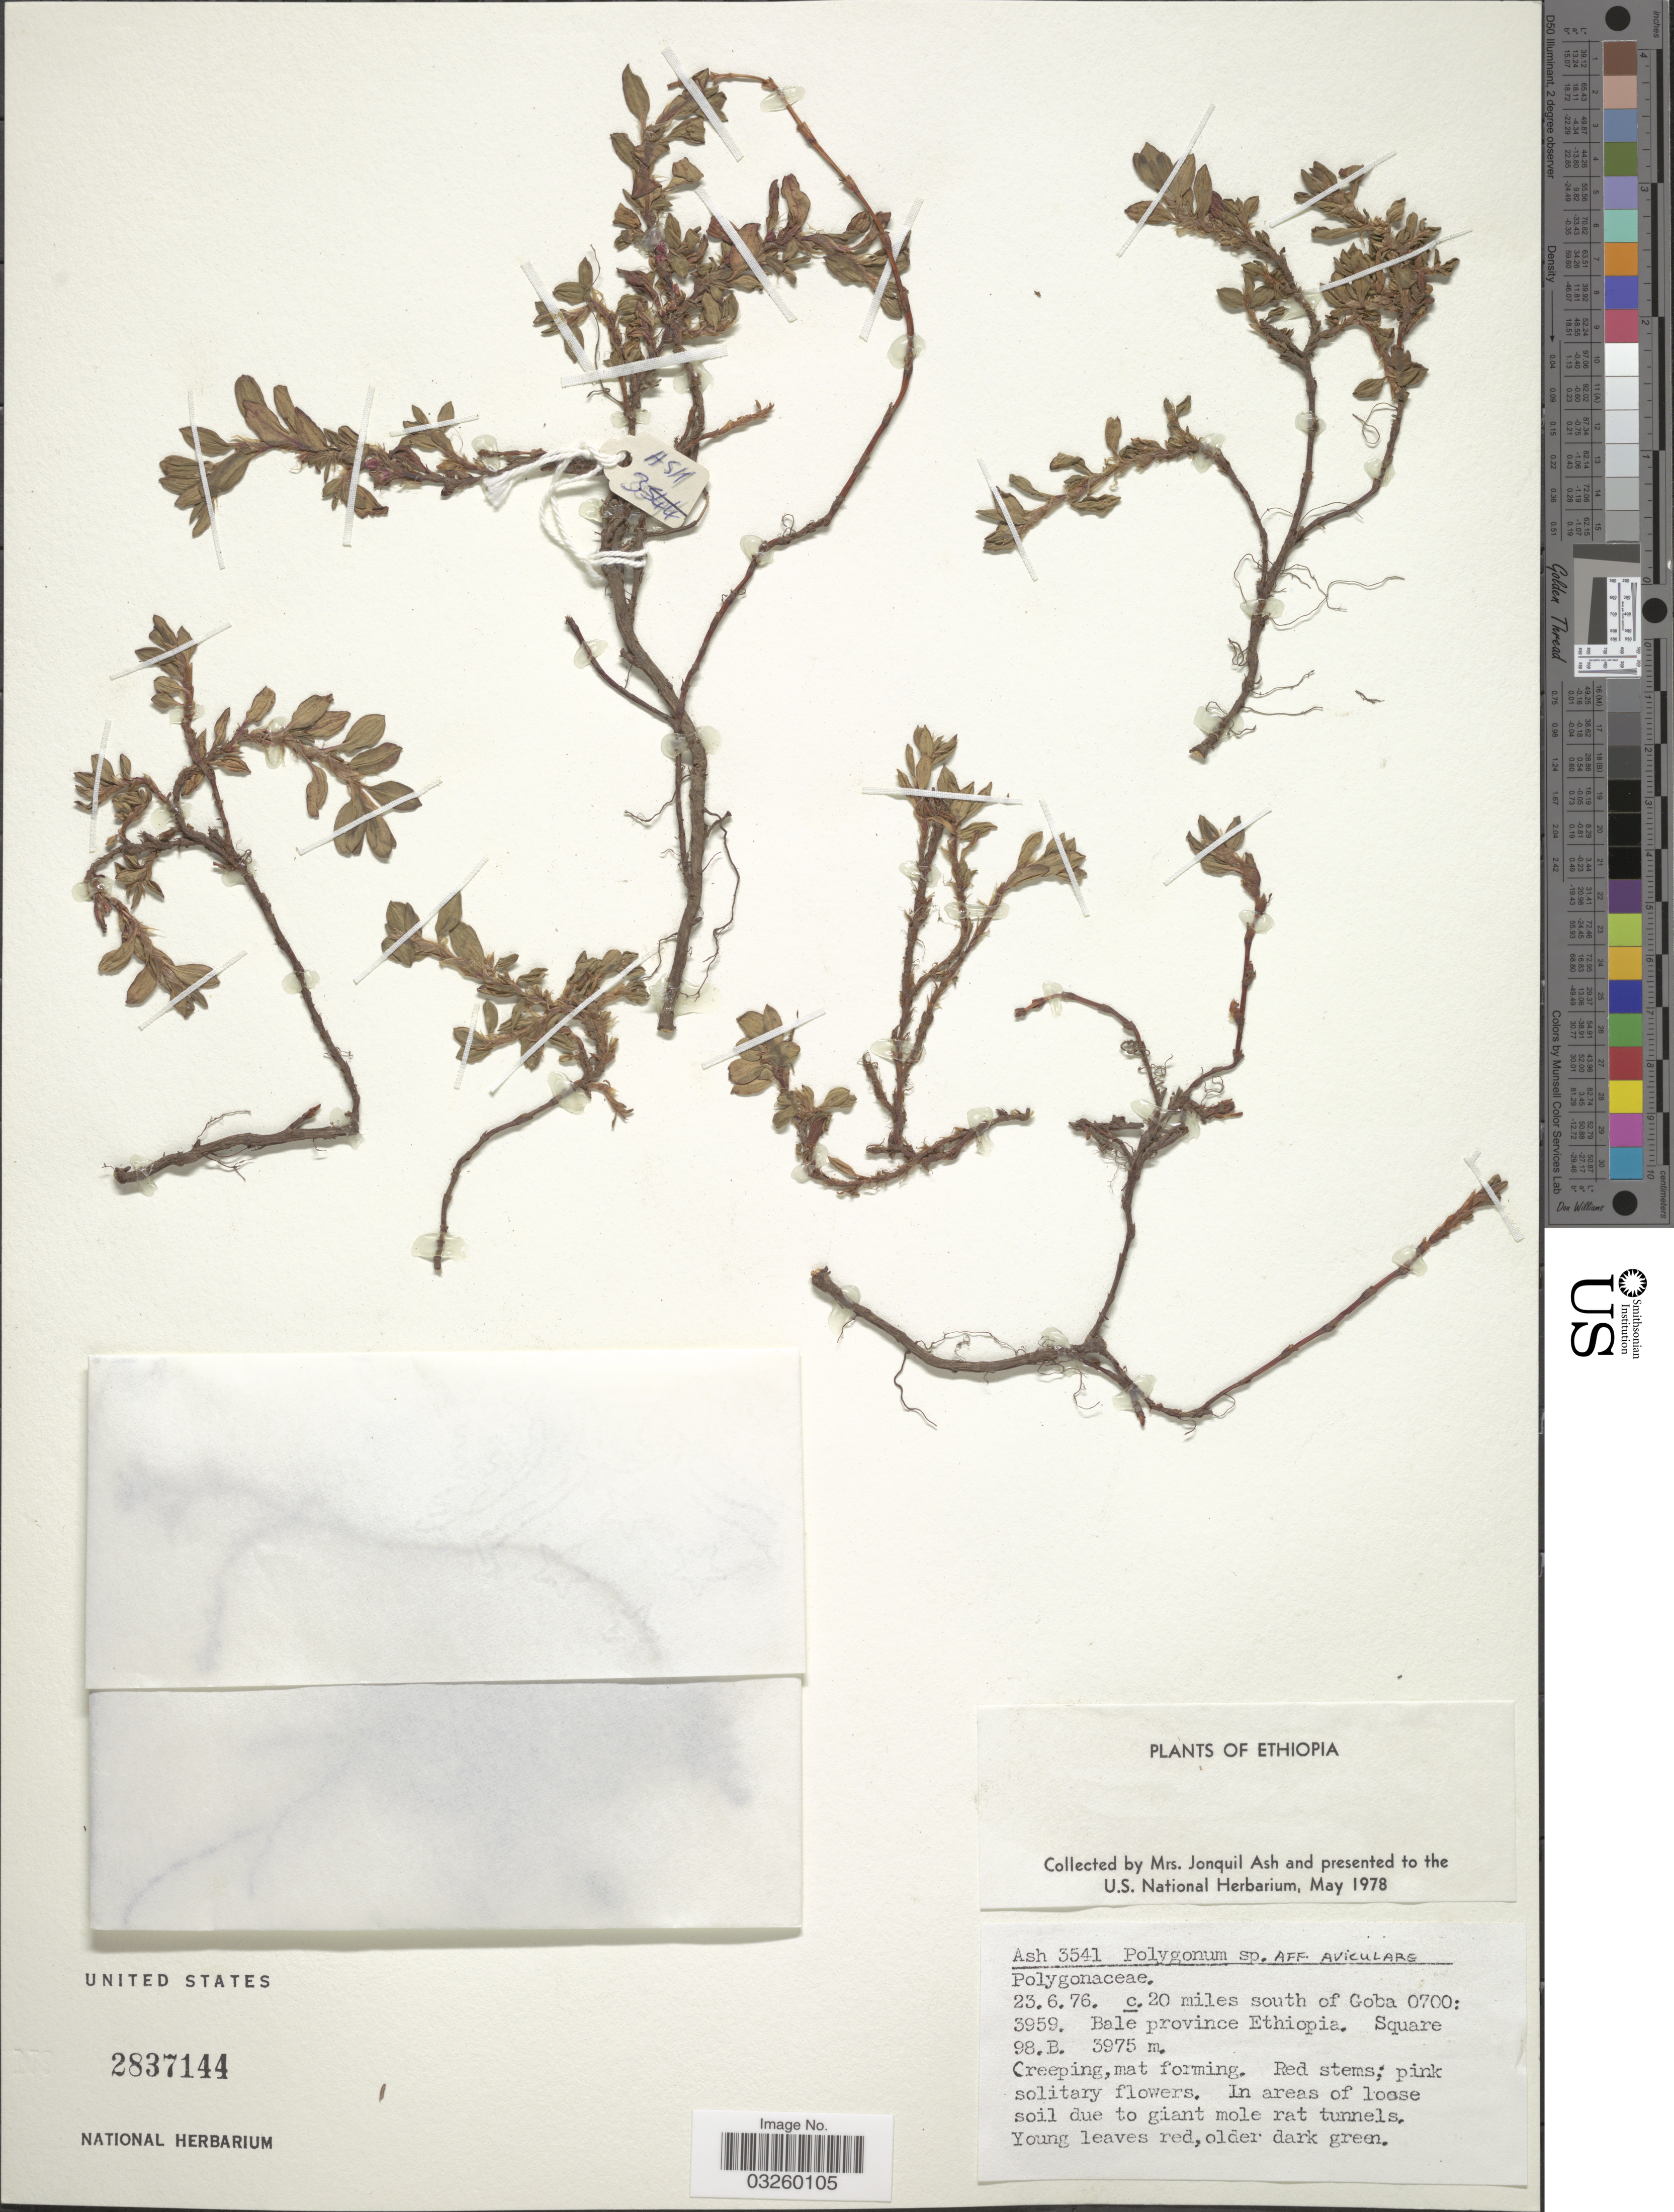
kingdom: Plantae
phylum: Tracheophyta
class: Magnoliopsida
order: Caryophyllales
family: Polygonaceae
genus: Polygonum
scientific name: Polygonum aviculare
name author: L.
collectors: J. Ash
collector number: Ash3541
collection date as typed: Transcribed d/m/y: 23/6/76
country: Ethiopia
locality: C. 20 miles south of Goba 0700: 3959. Bale province Ethiopia. Square 98.B.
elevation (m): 3975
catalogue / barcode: US 2837144